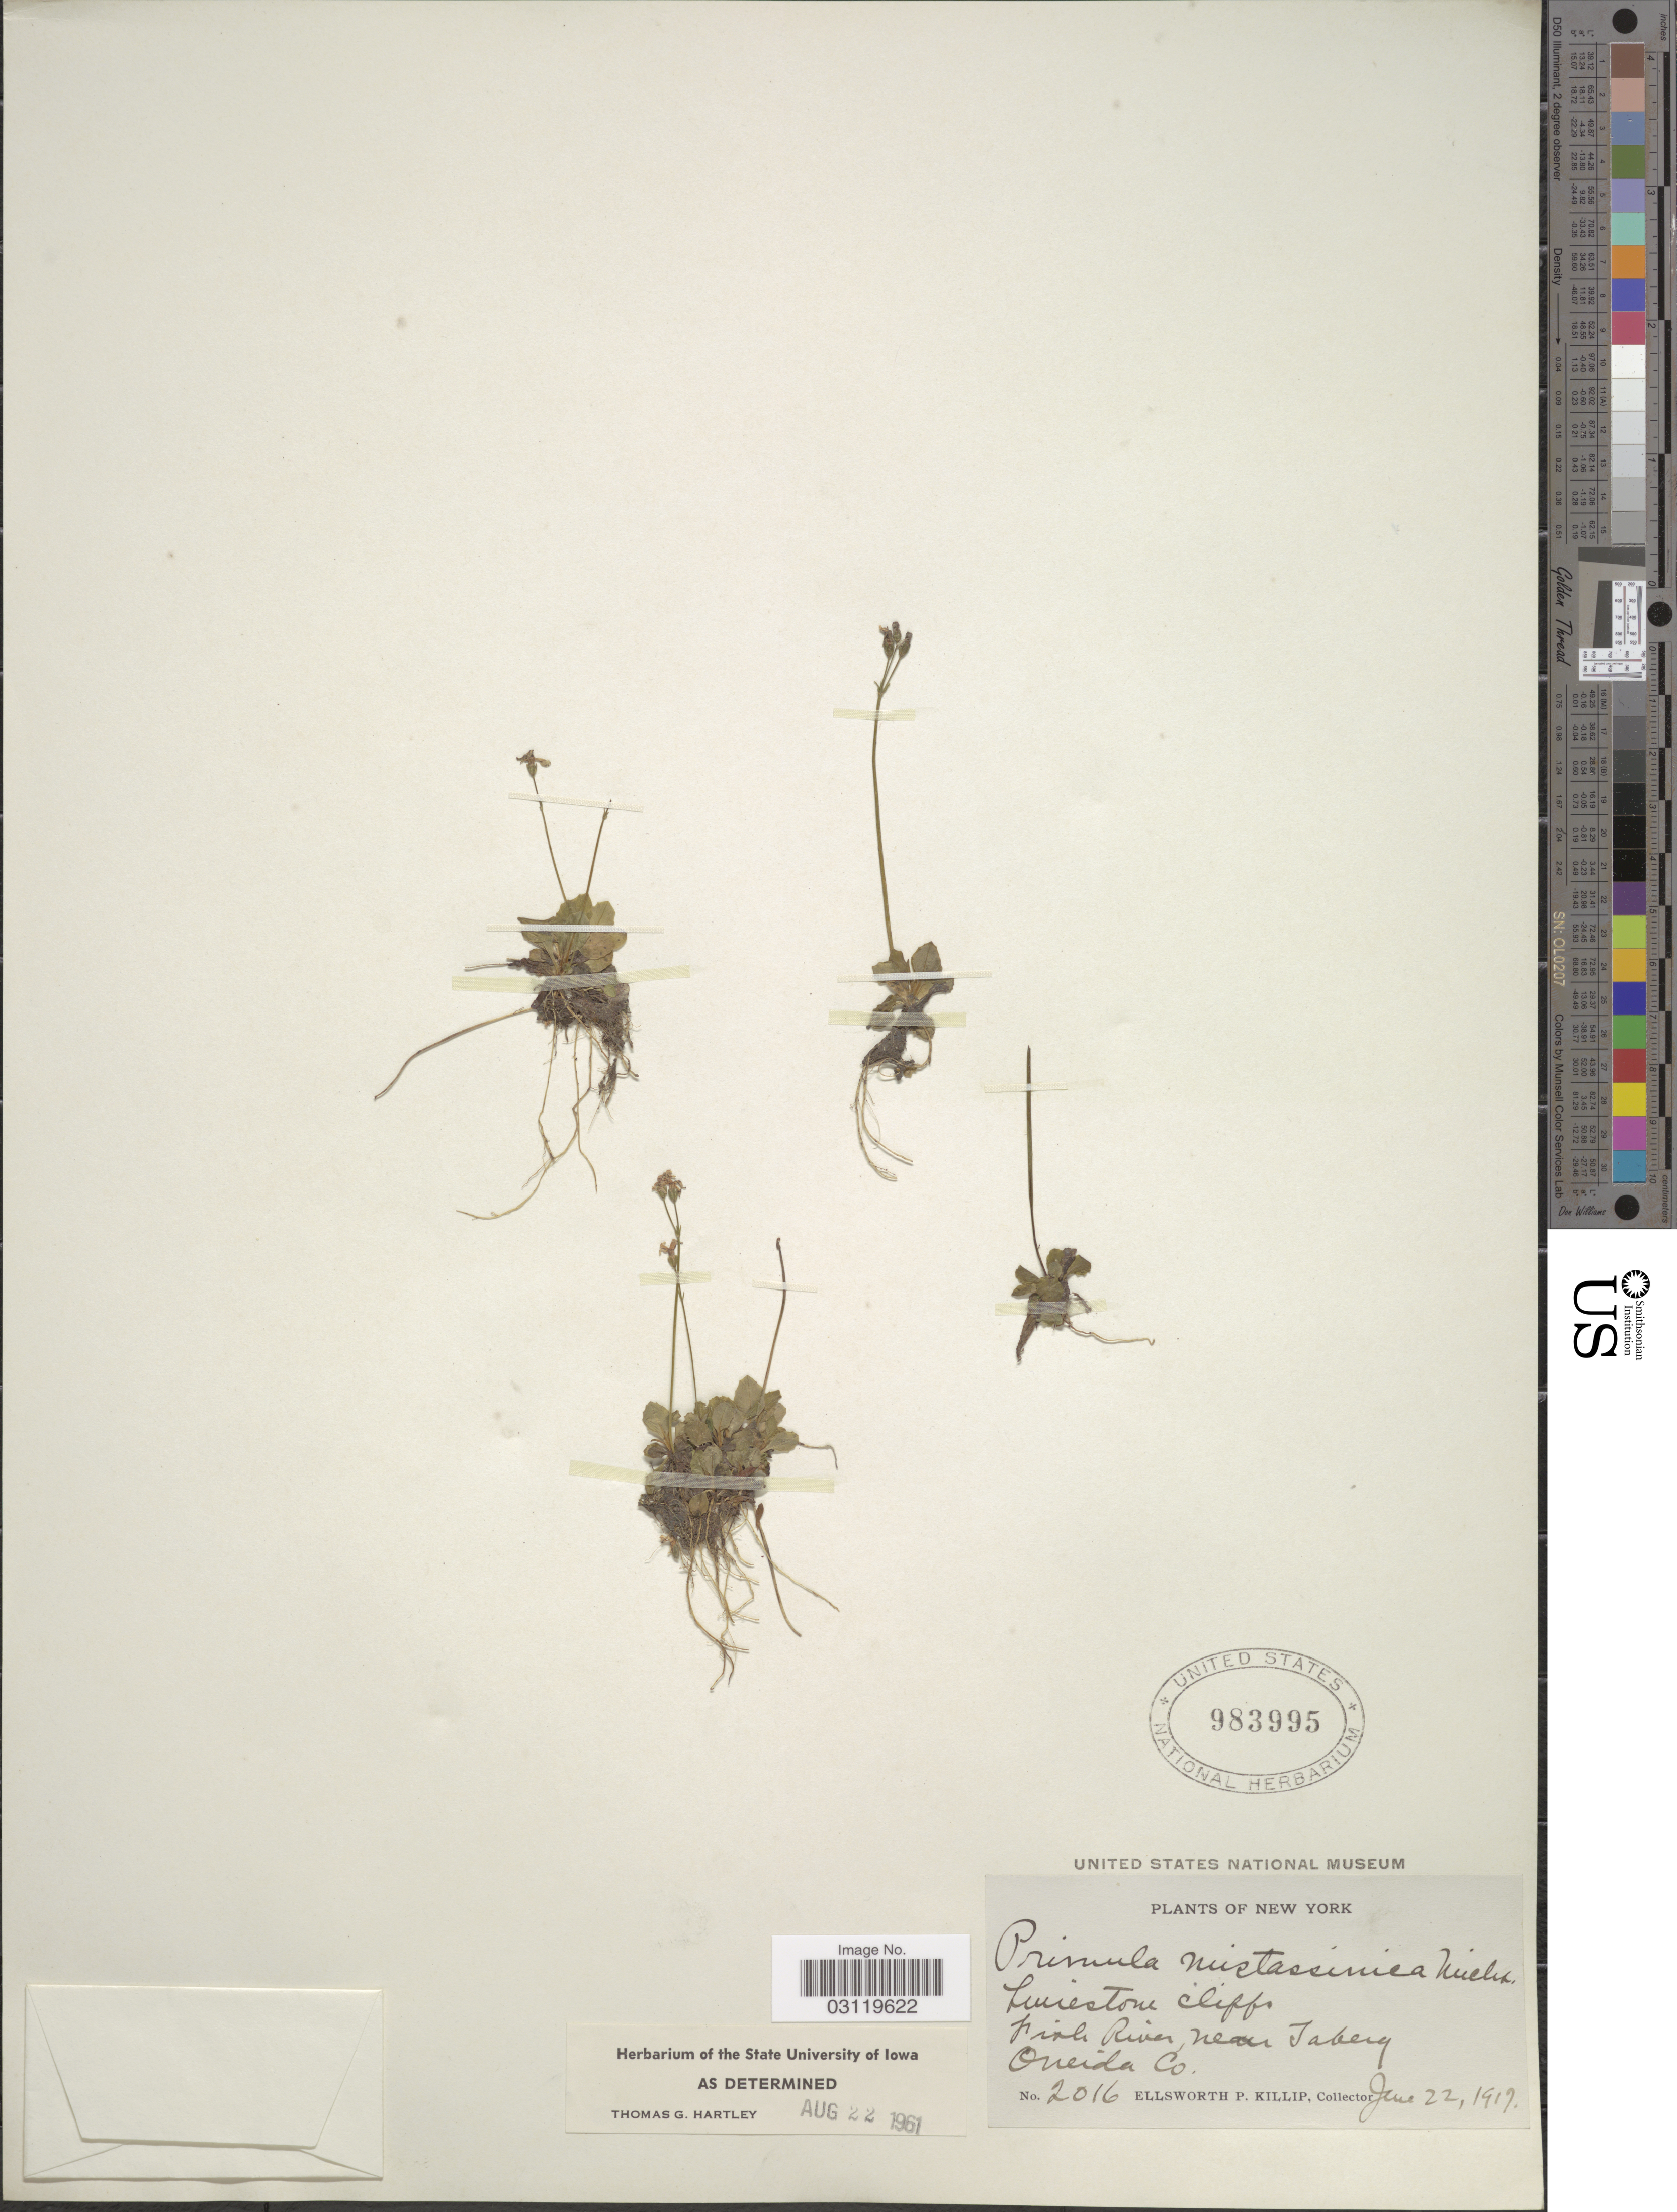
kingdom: Plantae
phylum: Tracheophyta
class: Magnoliopsida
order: Ericales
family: Primulaceae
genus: Primula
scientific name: Primula mistassinica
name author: Michx.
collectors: E. P. Killip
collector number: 2016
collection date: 1917-06-22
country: United States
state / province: New York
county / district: Oneida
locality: Limestone cliffs. Fish River, near Taberg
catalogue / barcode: US 983995